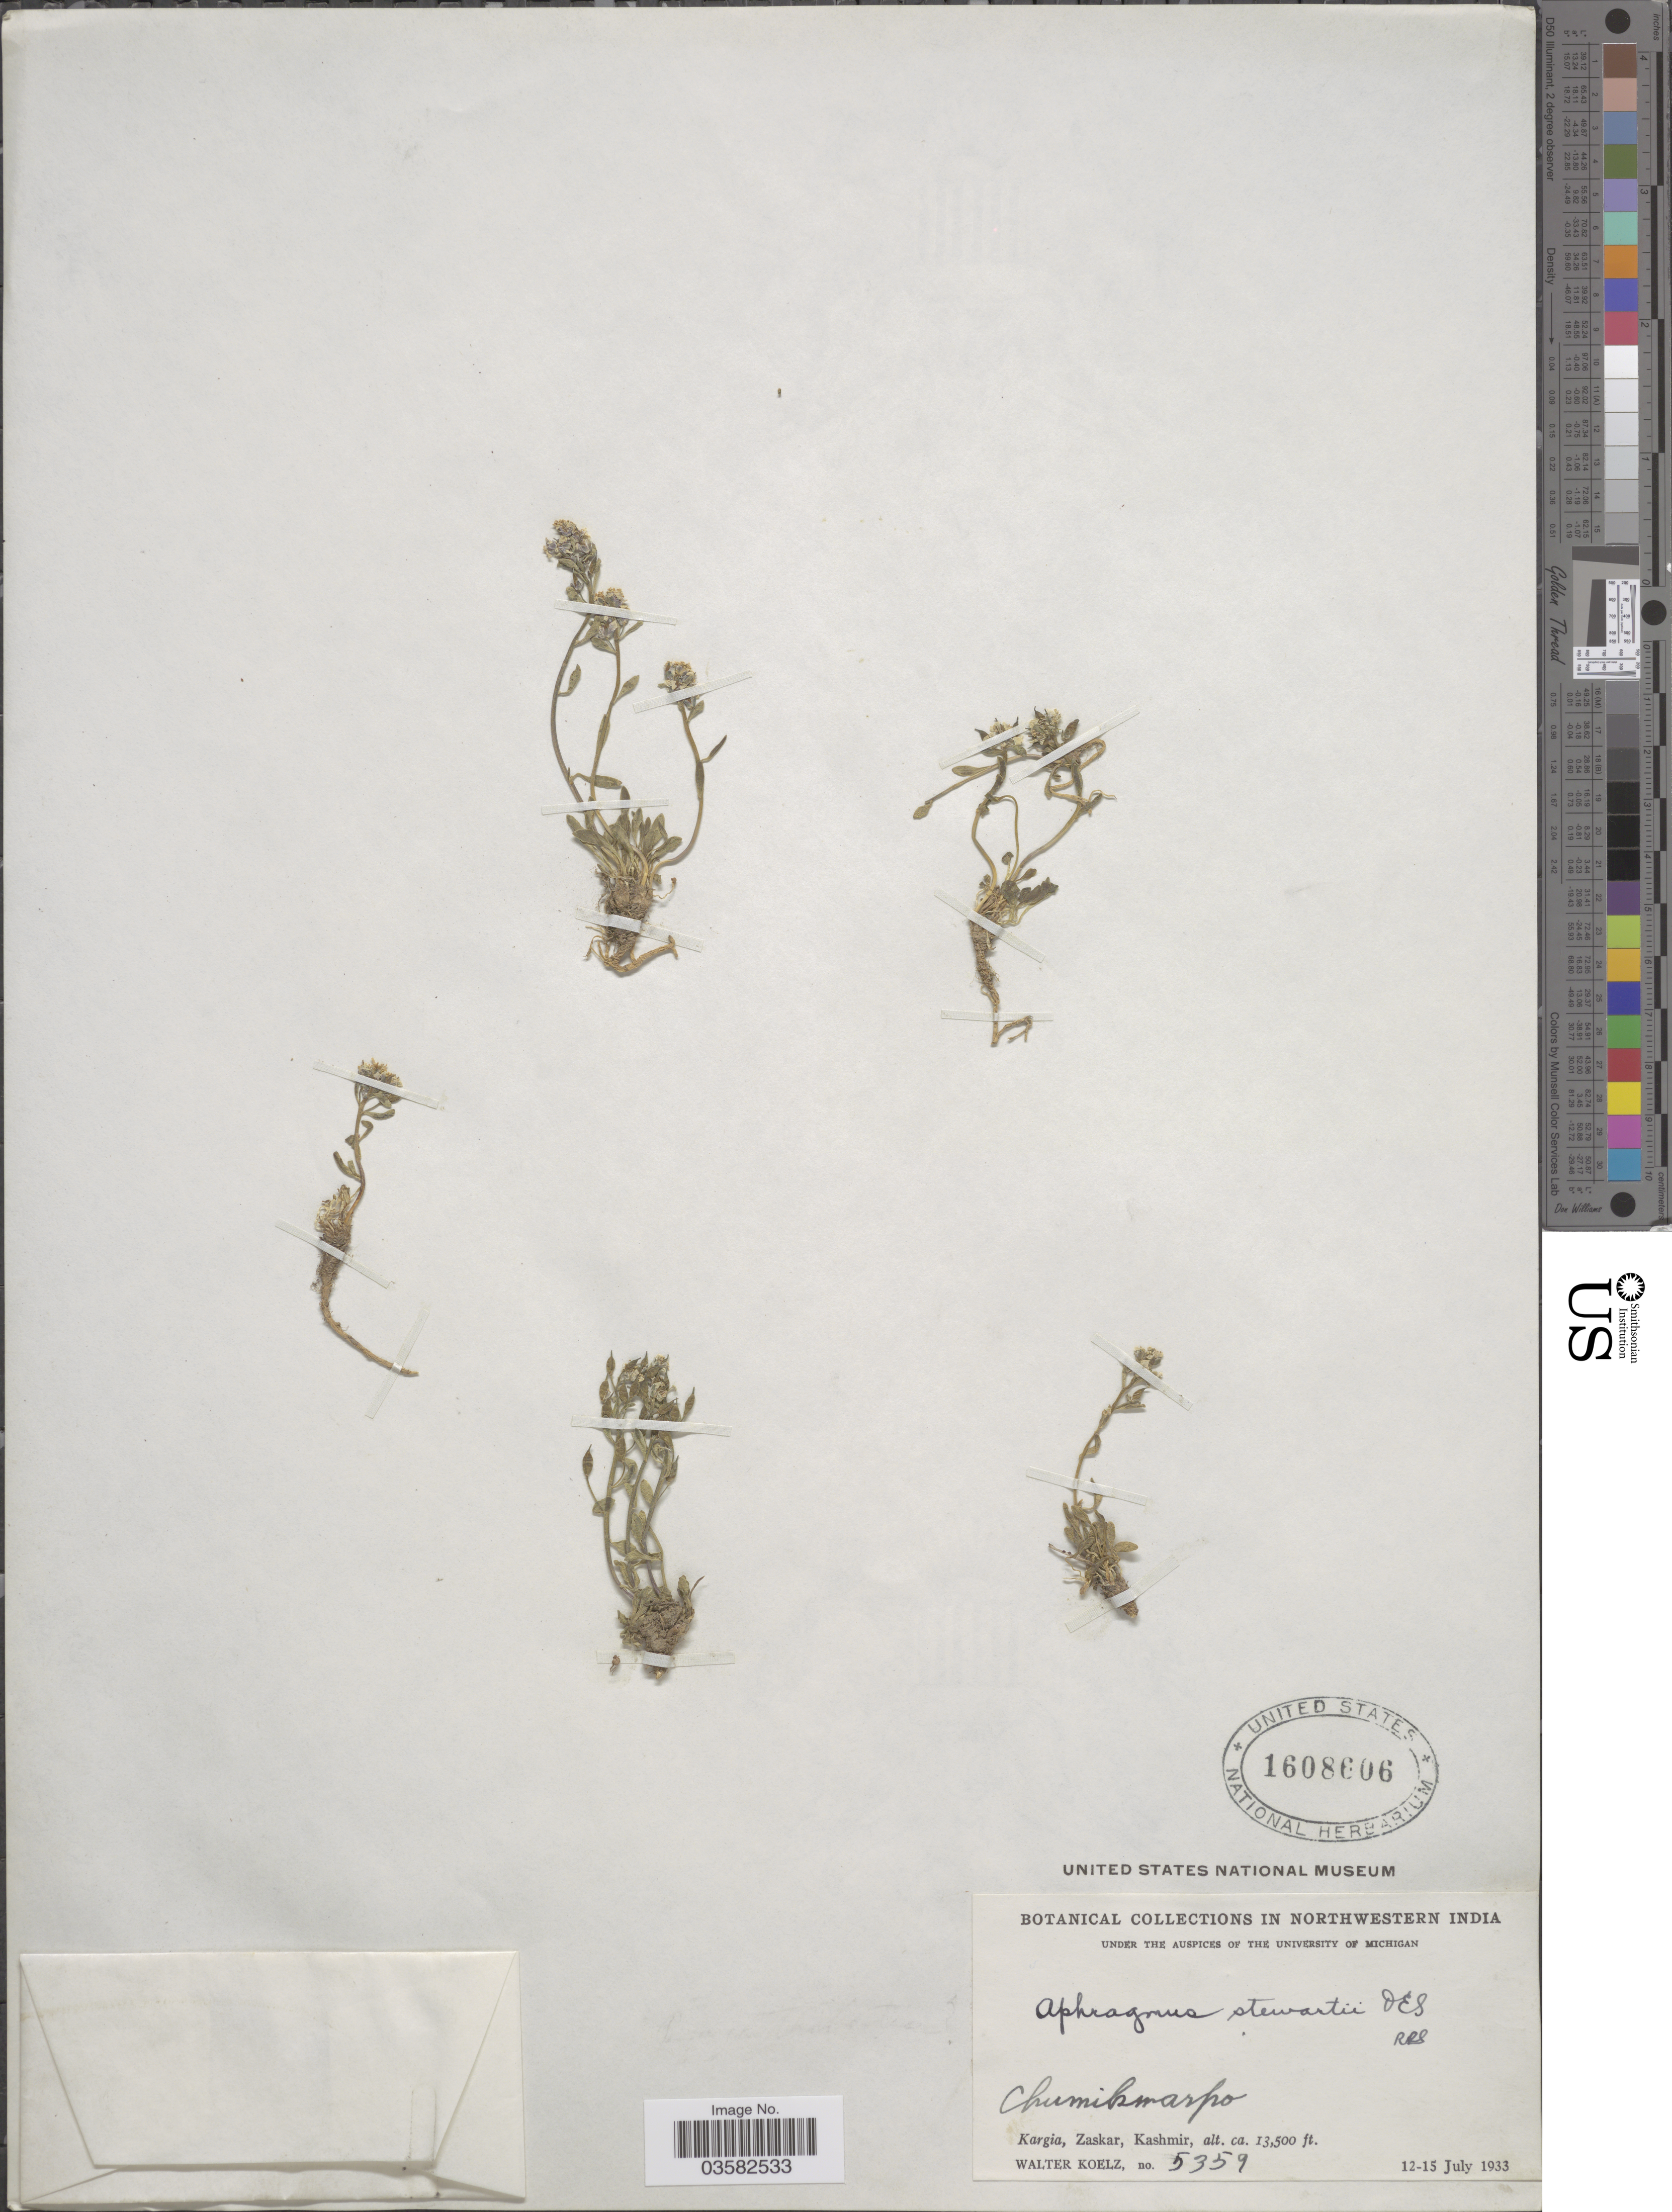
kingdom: Plantae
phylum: Tracheophyta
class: Magnoliopsida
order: Brassicales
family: Brassicaceae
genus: Aphragmus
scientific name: Aphragmus oxycarpus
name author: (Hook. f. & Thoms.) Jafri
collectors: W. N. Koelz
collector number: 5359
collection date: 1933-07-12/1933-07-15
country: India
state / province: Jammu and Kashmir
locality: Northwestern India. Chumikmarpo [unsure placement]. Kargia, Zaskar, Kashmir.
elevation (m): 4115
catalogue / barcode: US 1608606